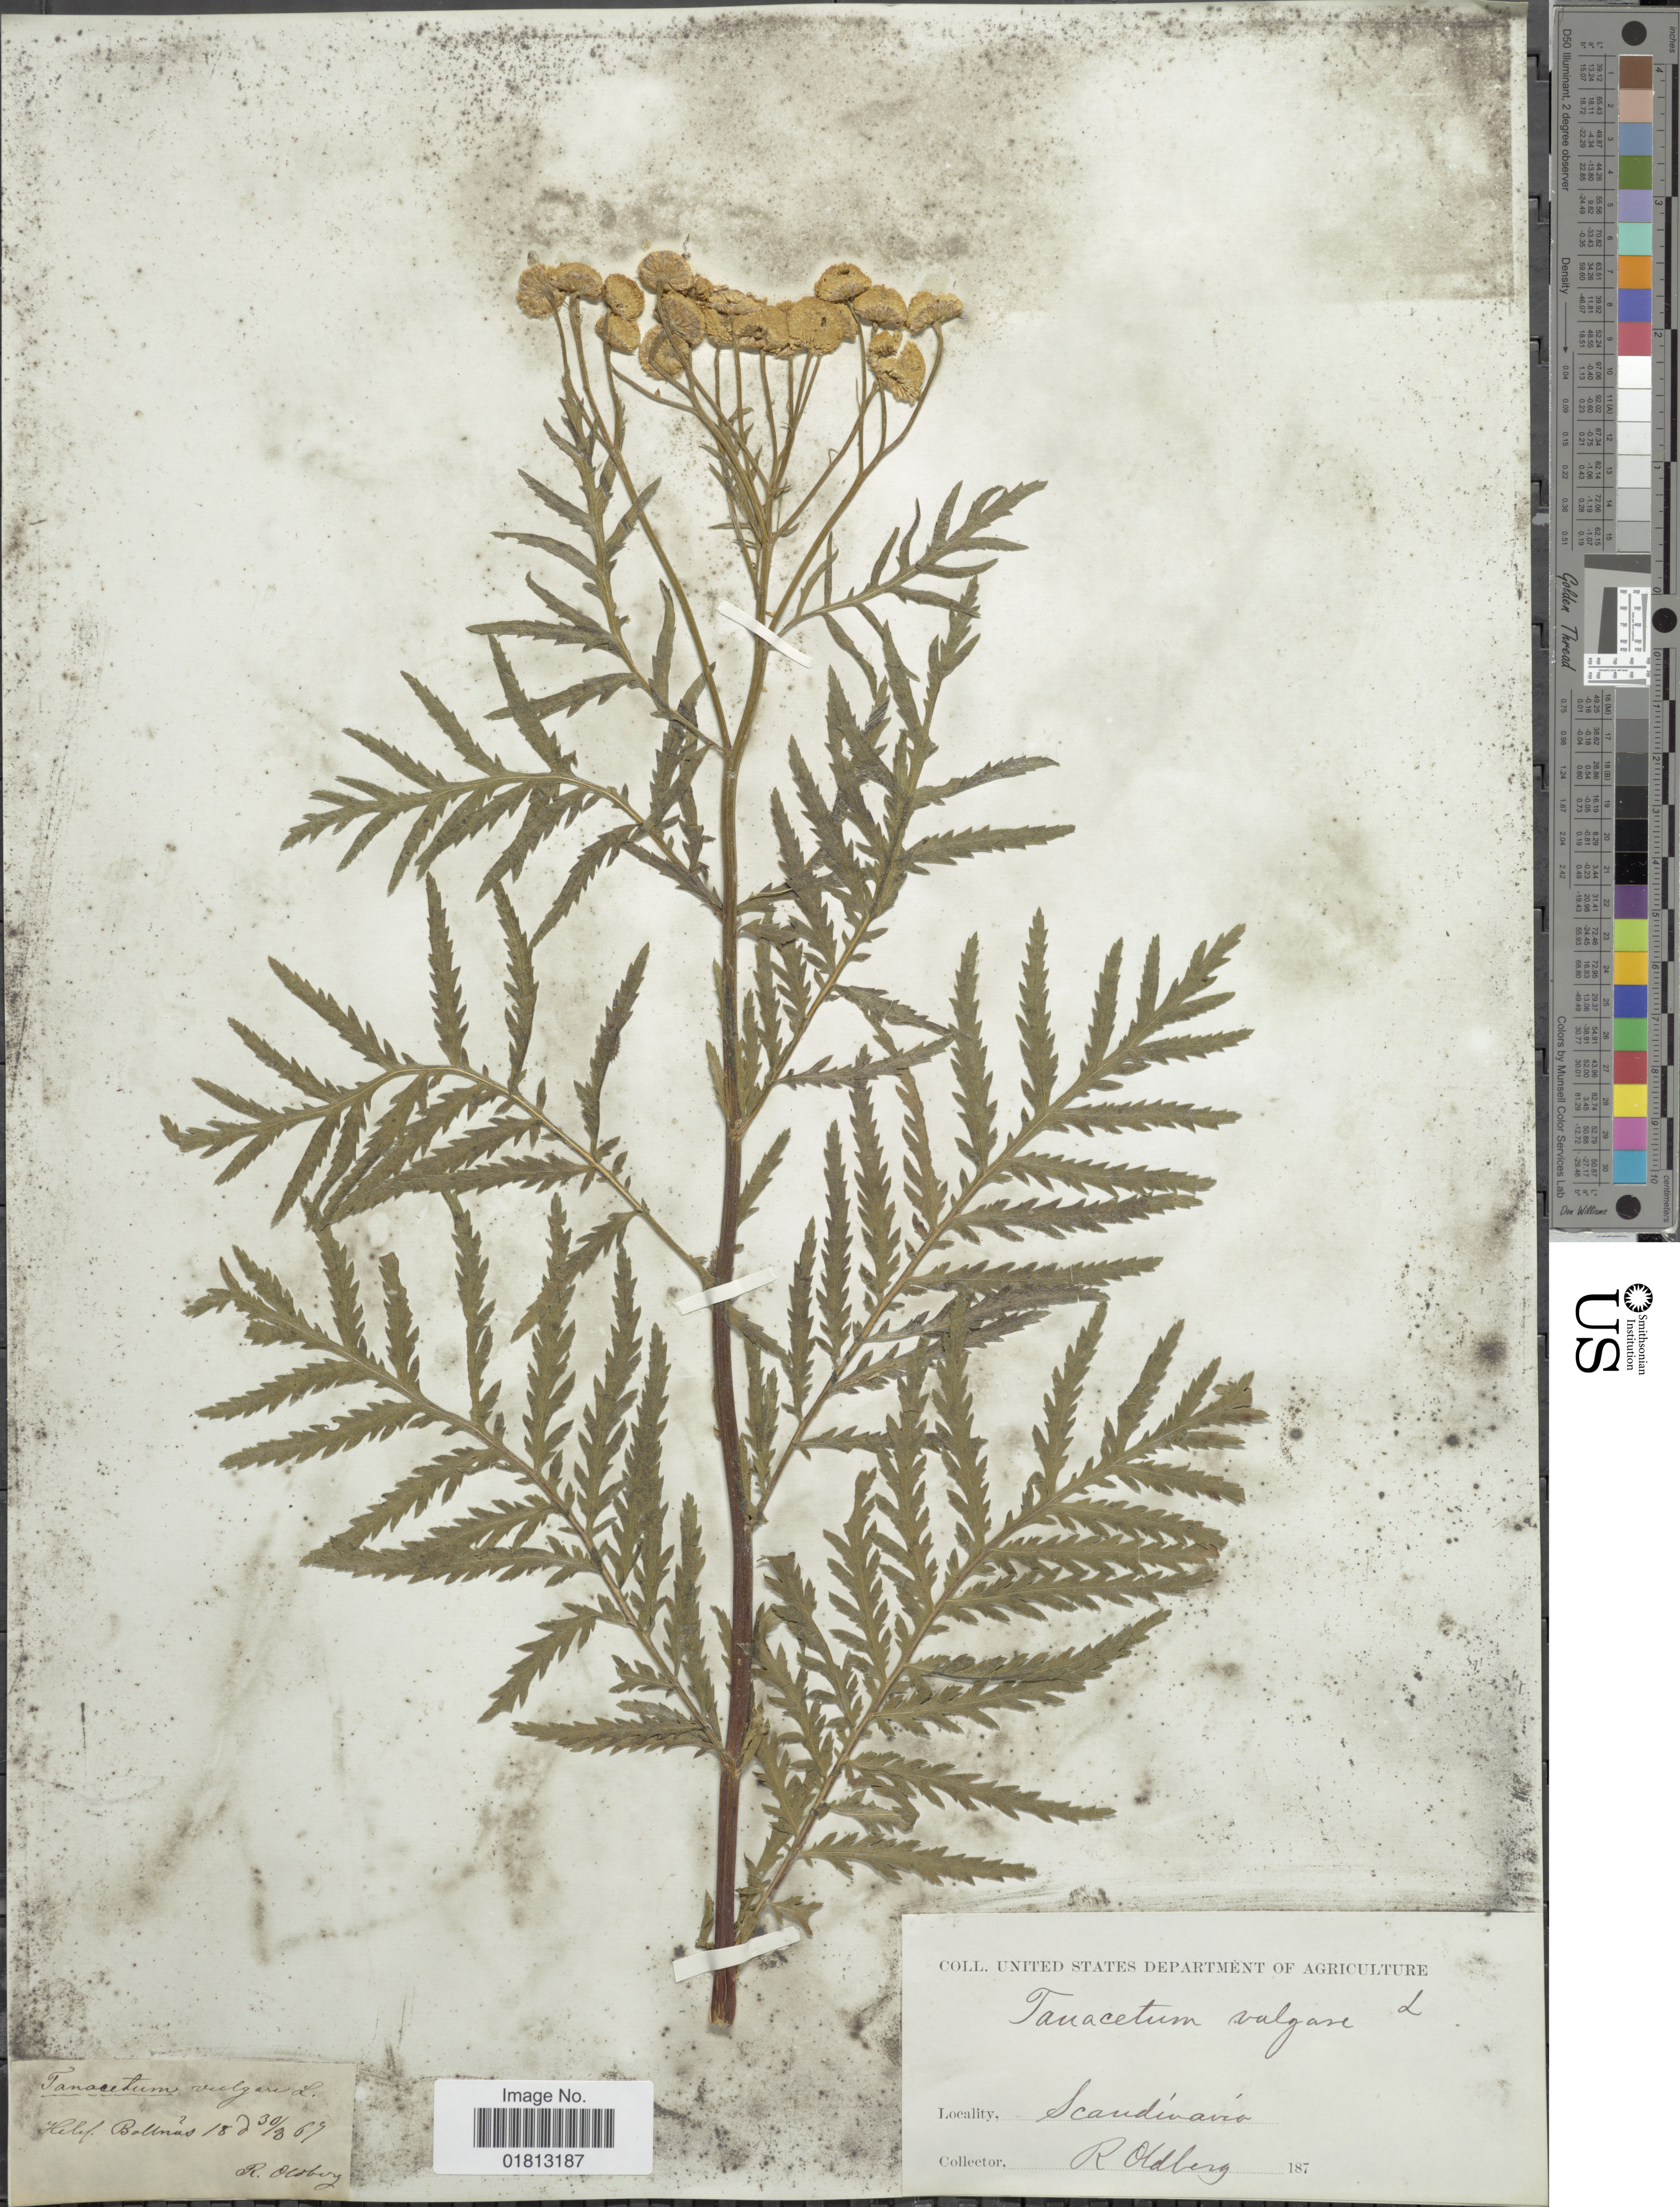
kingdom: Plantae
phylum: Tracheophyta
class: Magnoliopsida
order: Asterales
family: Asteraceae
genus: Tanacetum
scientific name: Tanacetum vulgare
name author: L.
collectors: R. Oldberg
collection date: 1867-08-30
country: Sweden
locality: Scandivavia, Helsl, Bollnäs.